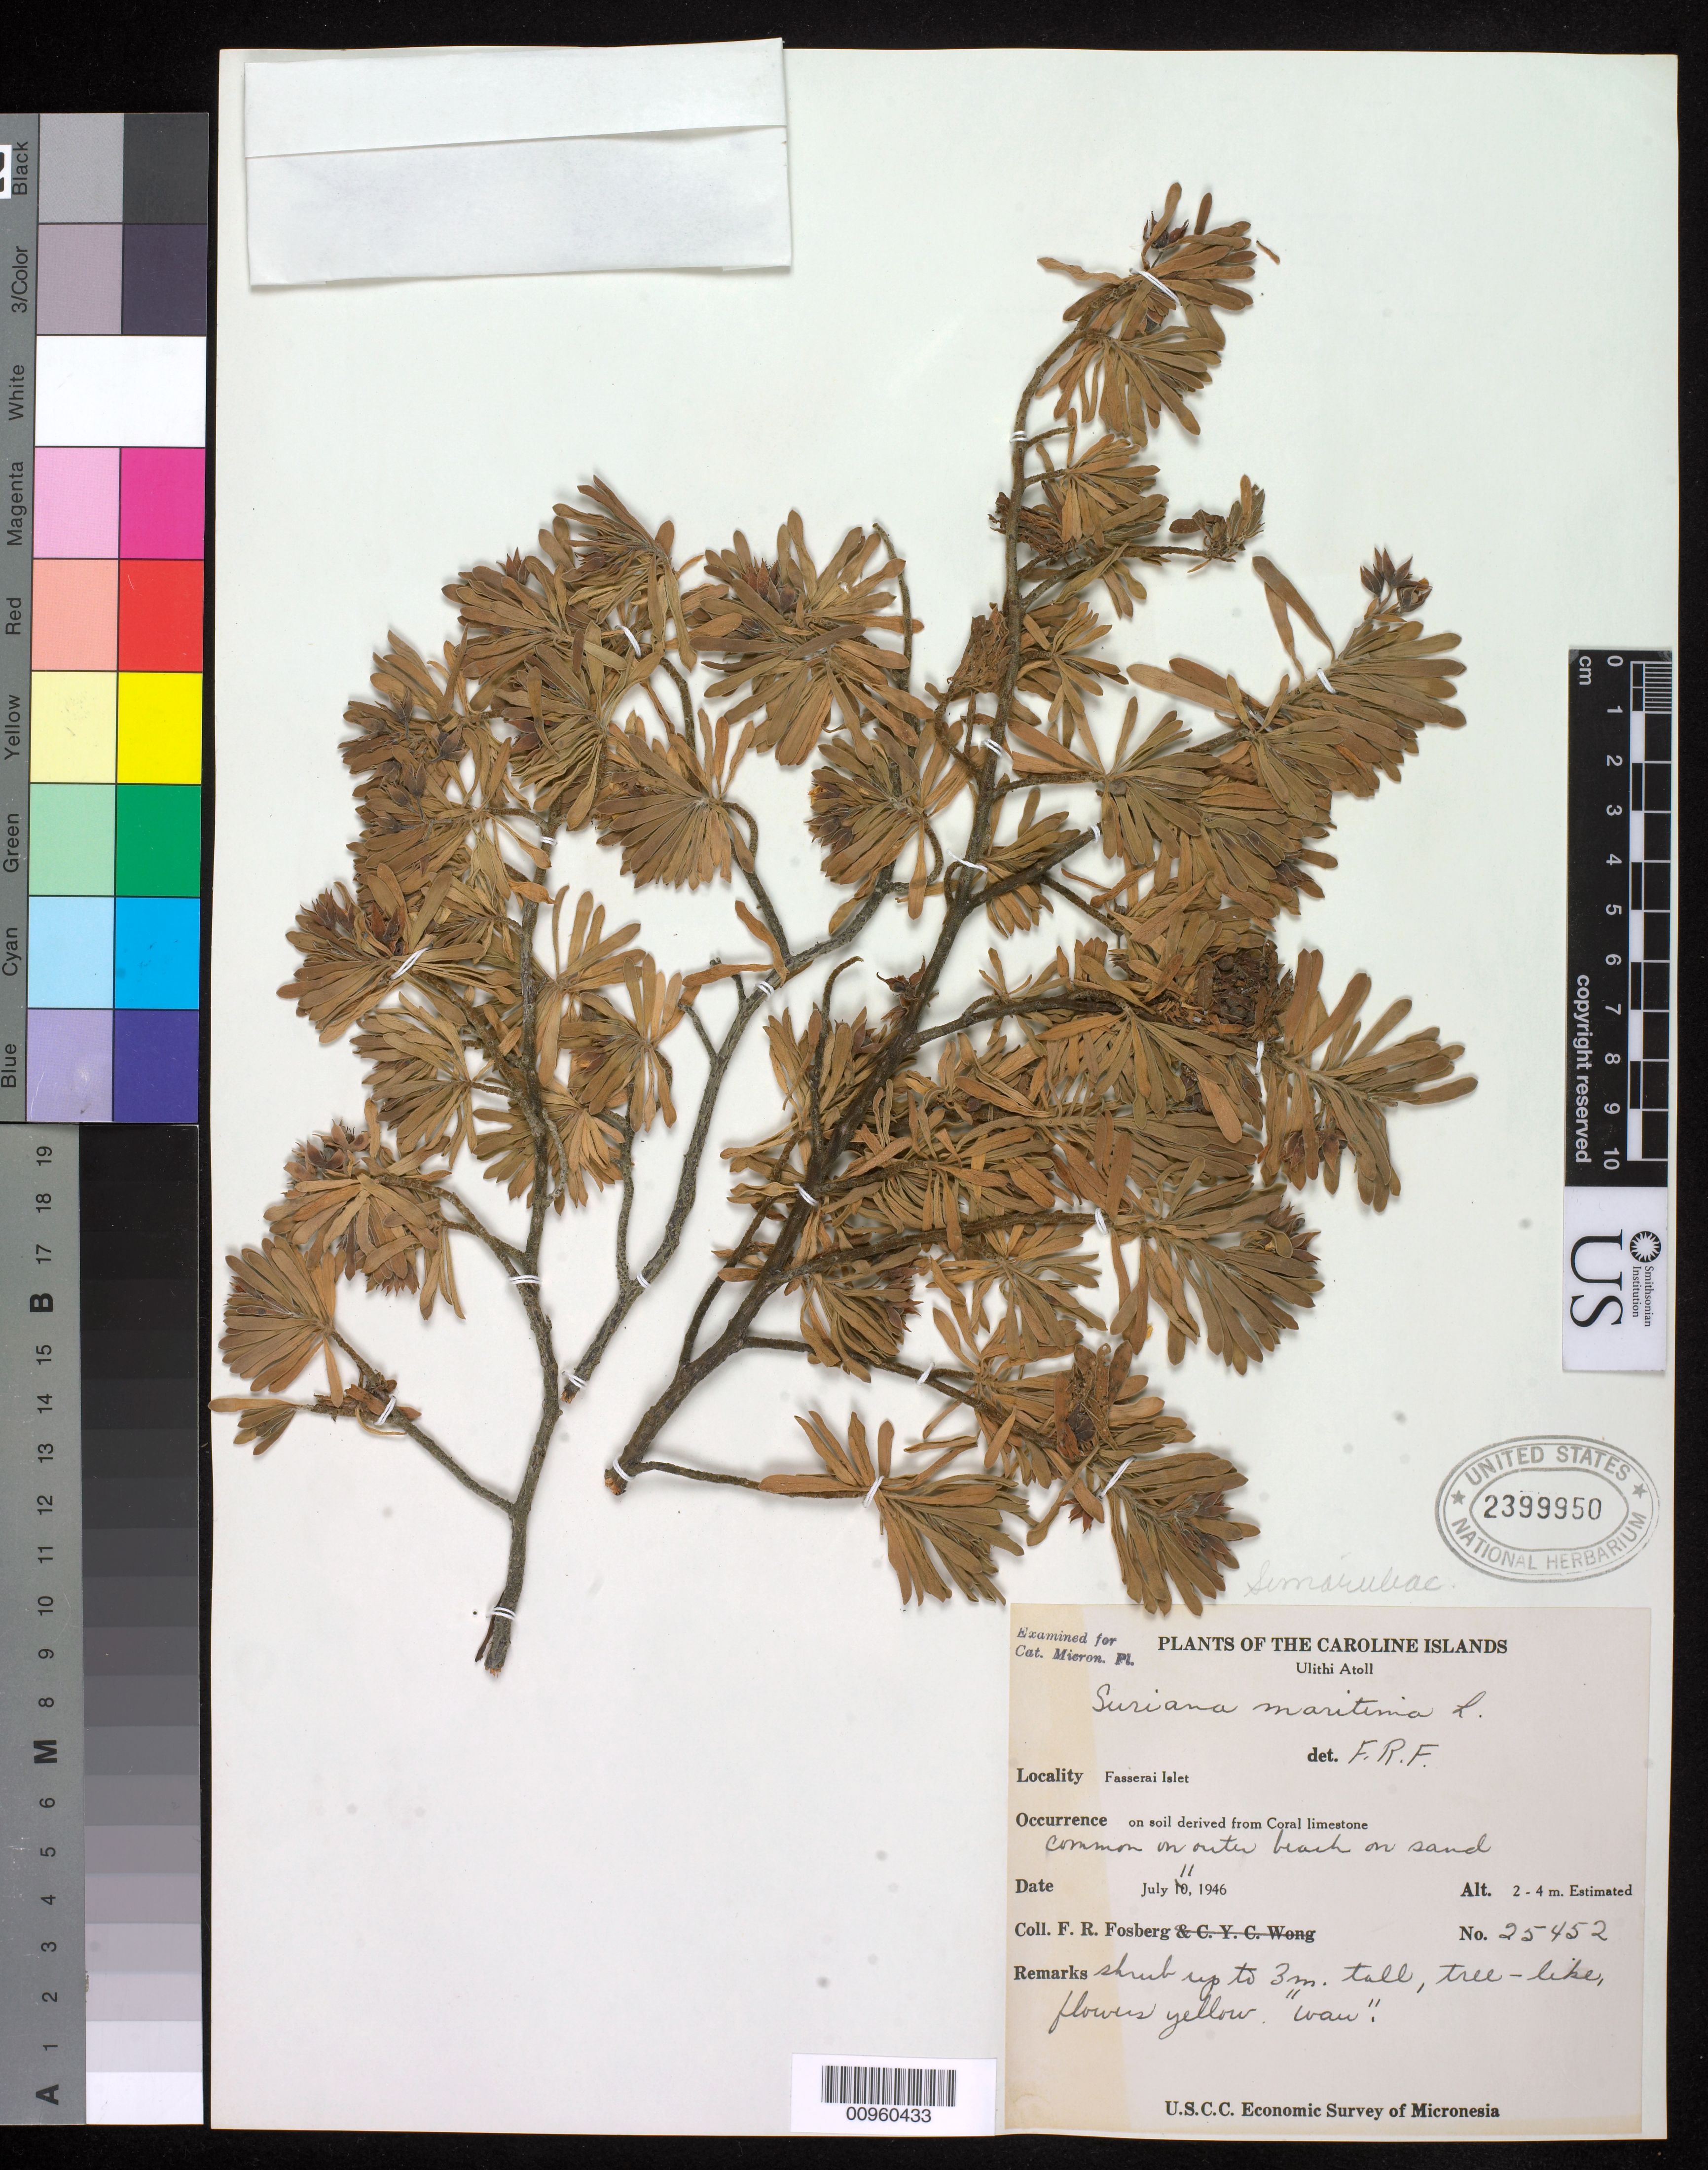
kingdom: Plantae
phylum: Tracheophyta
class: Magnoliopsida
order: Fabales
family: Surianaceae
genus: Suriana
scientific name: Suriana maritima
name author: L.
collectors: F. R. Fosberg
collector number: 25452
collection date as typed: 11 Jul 1946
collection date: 1946-07-11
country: Micronesia, Federated States of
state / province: Yap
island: Ulithi Atoll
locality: Fasserai Islet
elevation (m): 2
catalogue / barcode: US 2399950